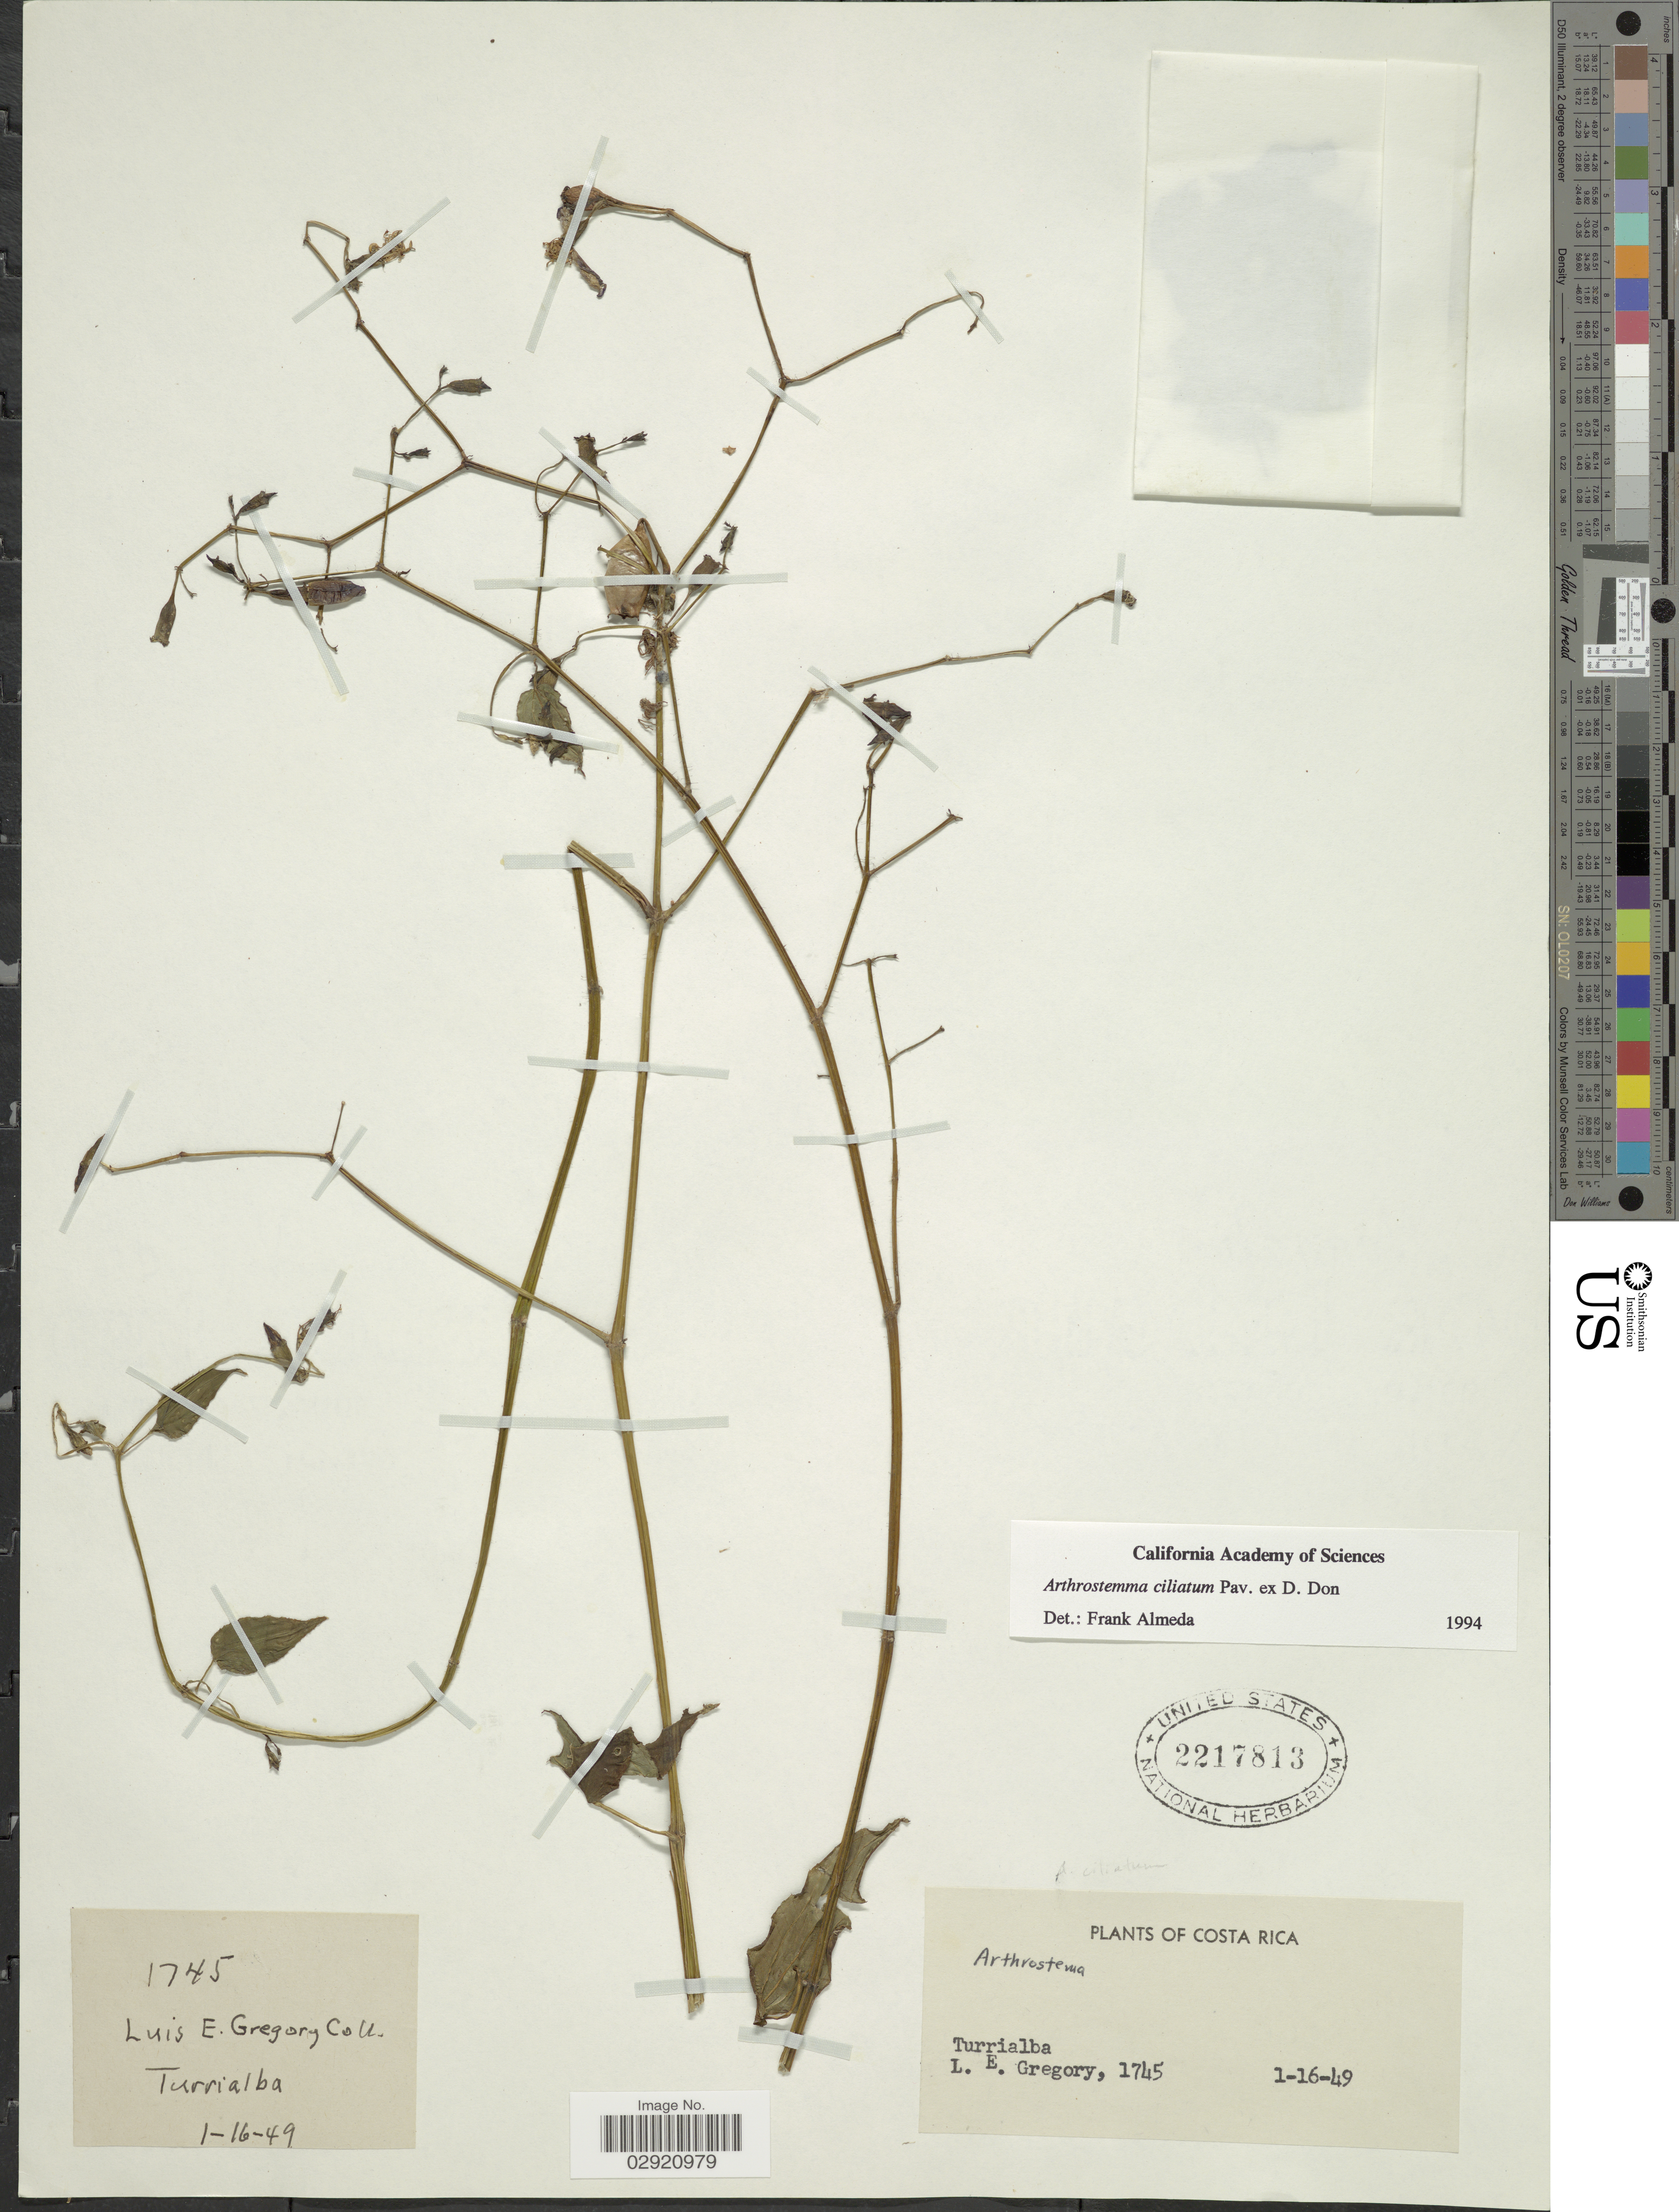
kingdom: Plantae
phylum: Tracheophyta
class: Magnoliopsida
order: Myrtales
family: Melastomataceae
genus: Arthrostemma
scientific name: Arthrostemma ciliatum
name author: Pav. ex D. Don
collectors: L. E. Gregory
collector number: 1745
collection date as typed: Transcribed d/m/y: 16/1/49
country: Costa Rica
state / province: Cartago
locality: Turrialba.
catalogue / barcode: US 2217813